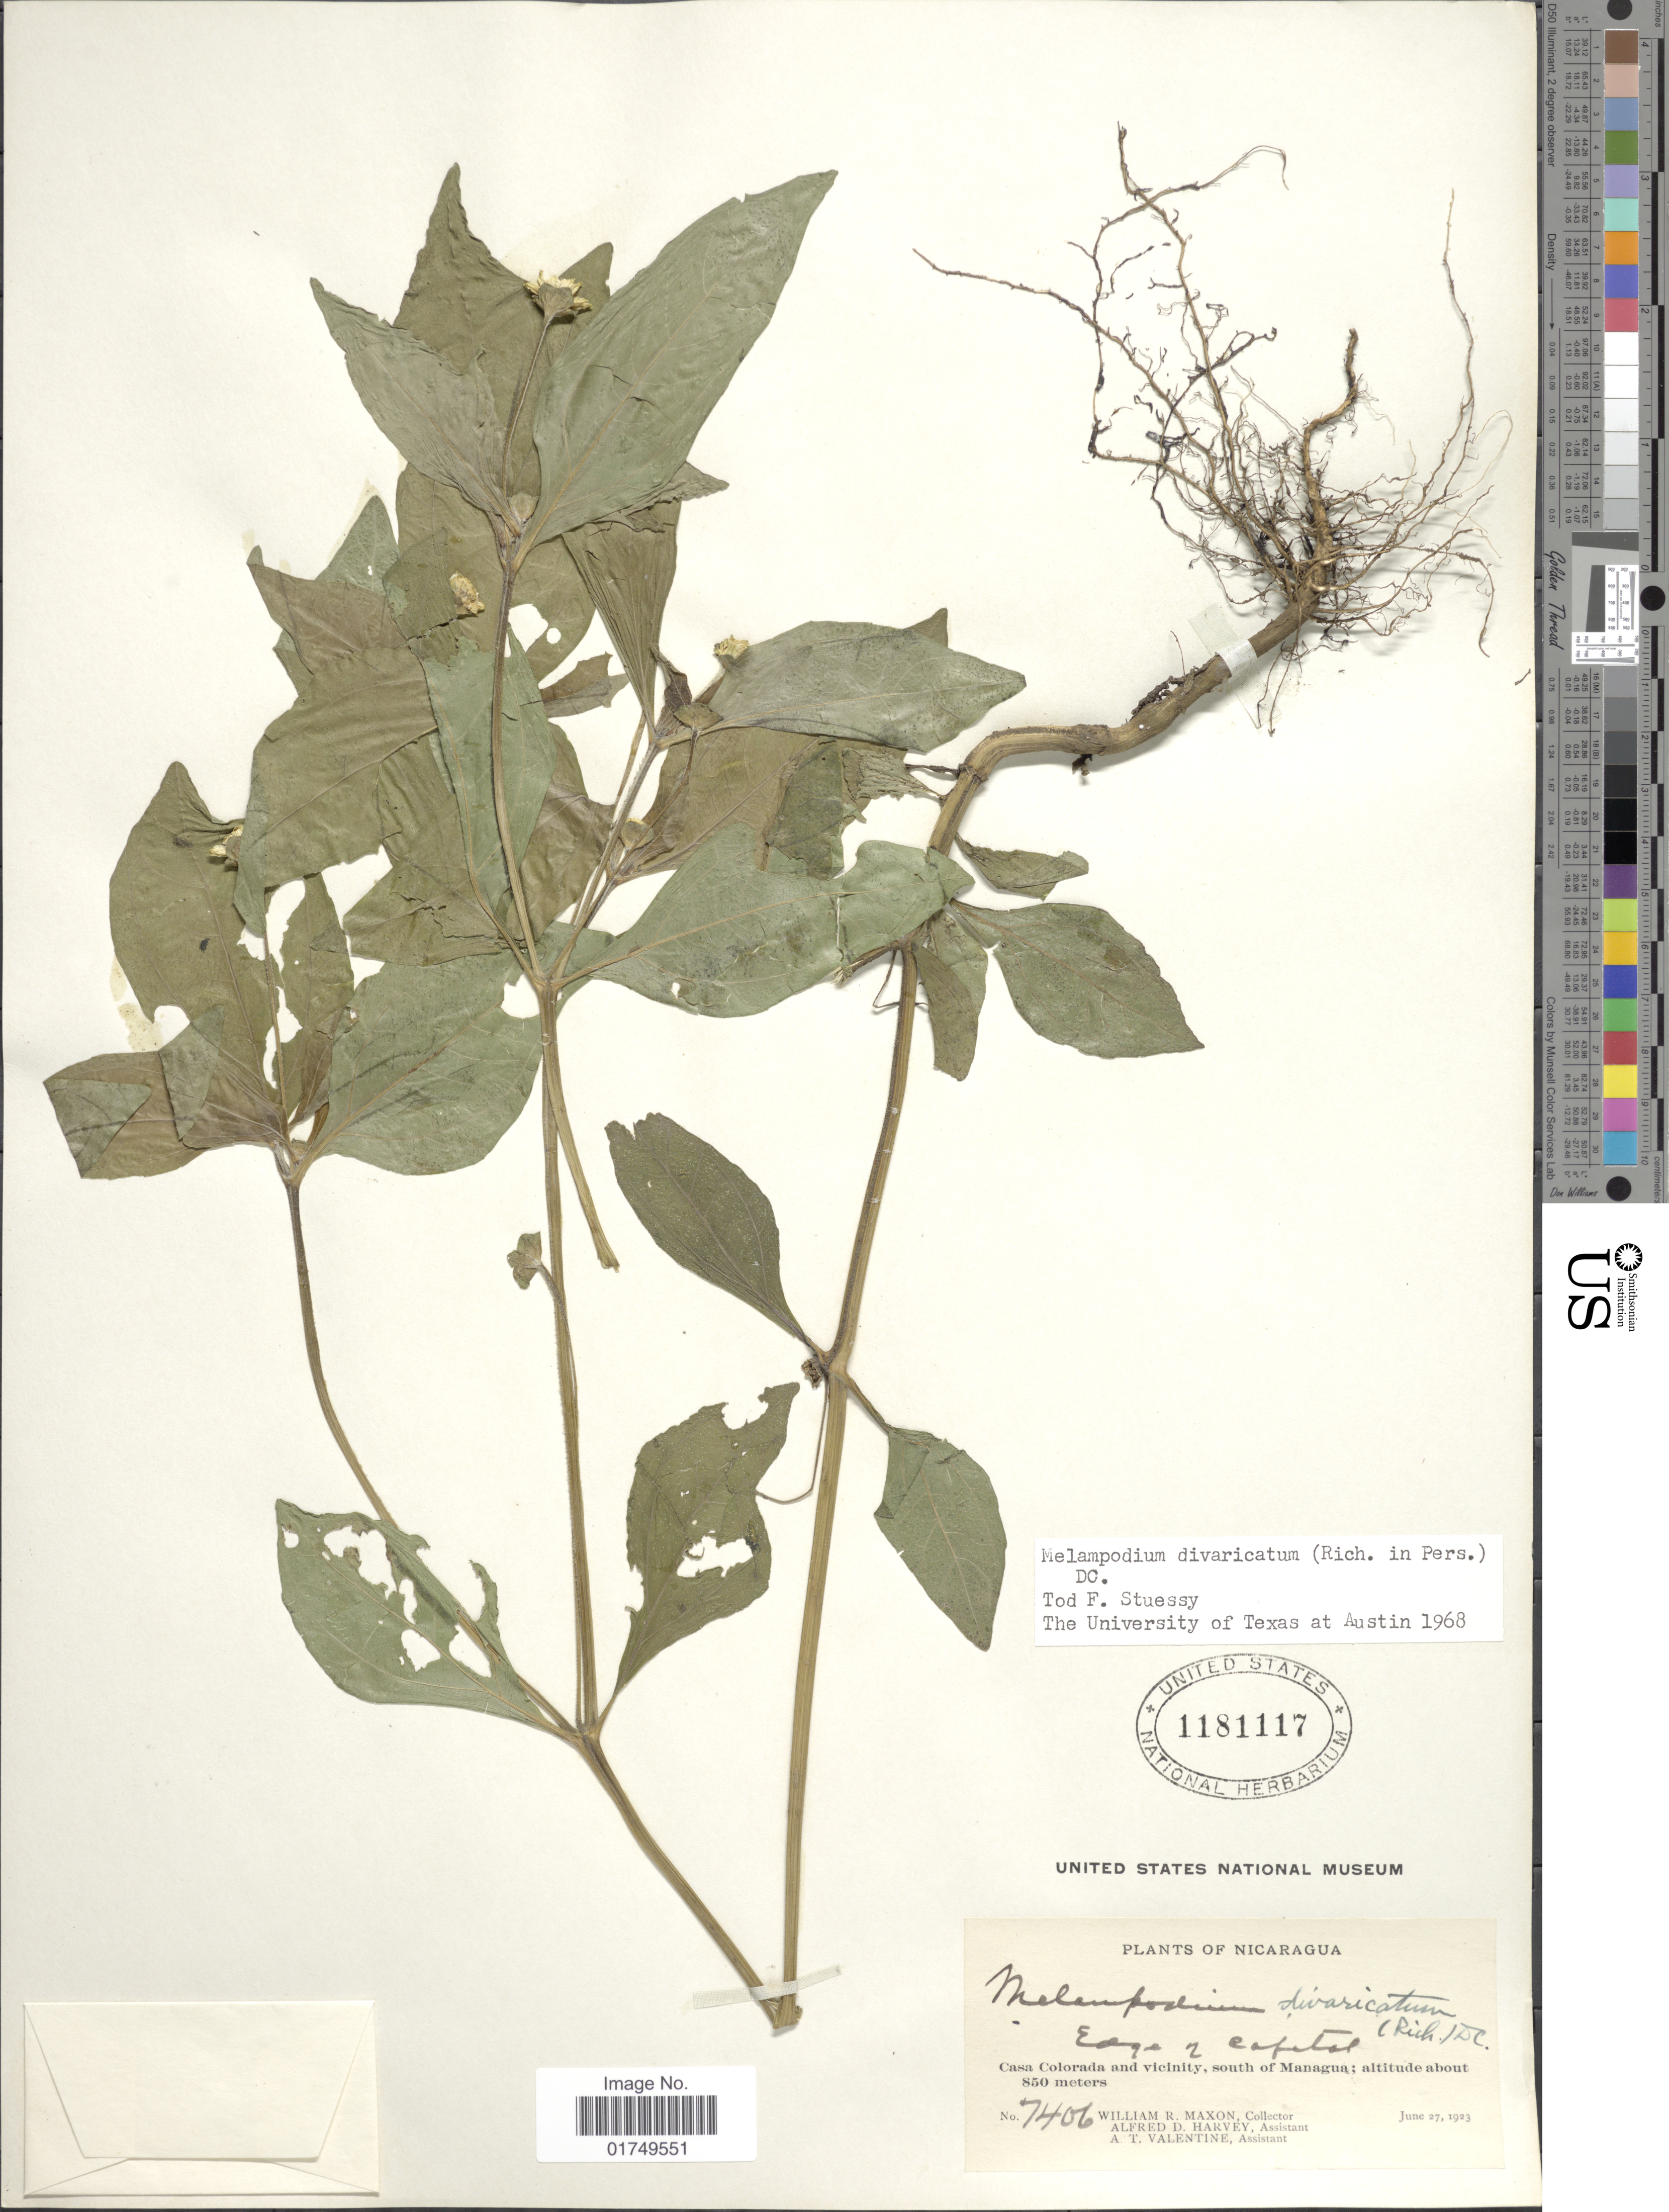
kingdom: Plantae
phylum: Tracheophyta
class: Magnoliopsida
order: Asterales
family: Asteraceae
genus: Melampodium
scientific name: Melampodium divaricatum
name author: (Rich.) DC.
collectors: W. R. Maxon, A. D. Harvey & A. Valentine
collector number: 7406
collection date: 1923-06-27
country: Nicaragua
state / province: Managua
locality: Casa Colorada and vicinity, south of Managua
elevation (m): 850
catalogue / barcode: US 1181117